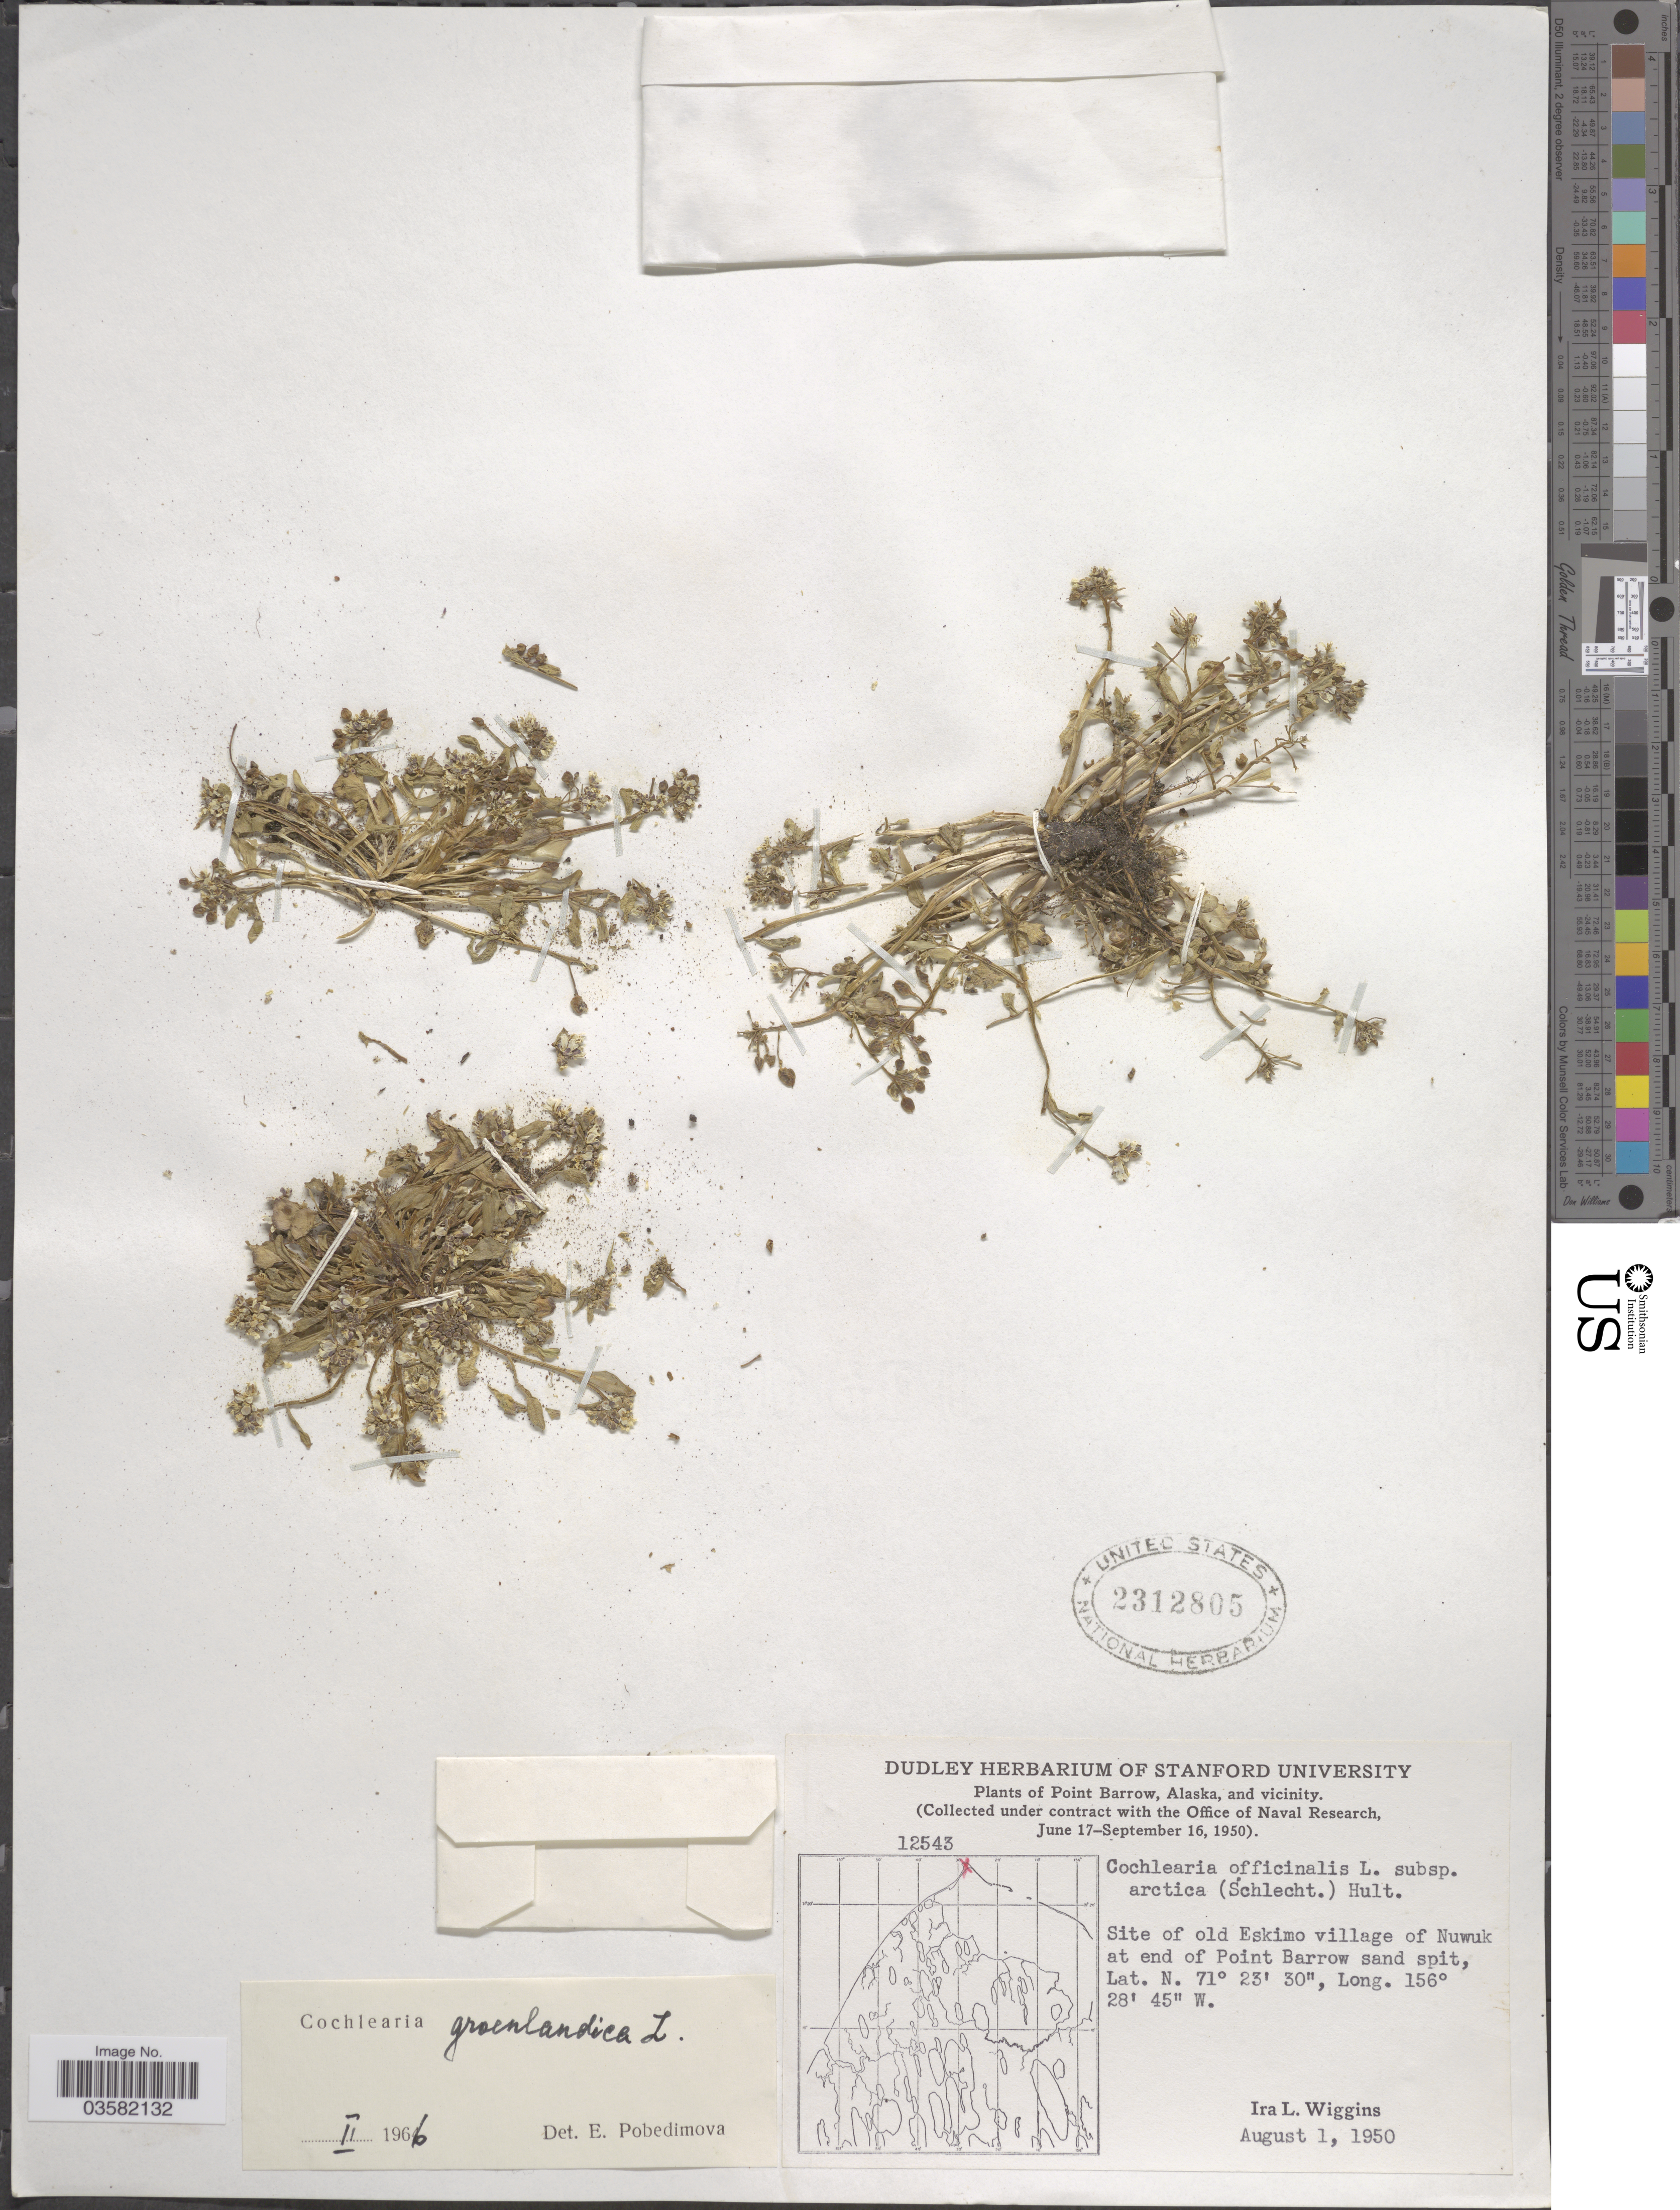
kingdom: Plantae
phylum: Tracheophyta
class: Magnoliopsida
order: Brassicales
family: Brassicaceae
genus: Cochlearia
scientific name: Cochlearia groenlandica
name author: L.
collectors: I. L. Wiggins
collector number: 12543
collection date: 1950-08-01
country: United States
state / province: Alaska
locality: Point Barrow, Alaska, and vicinity. Site of old Eskimo village of Nuwuk at end of Point Barrow sand spit.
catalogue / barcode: US 2312805